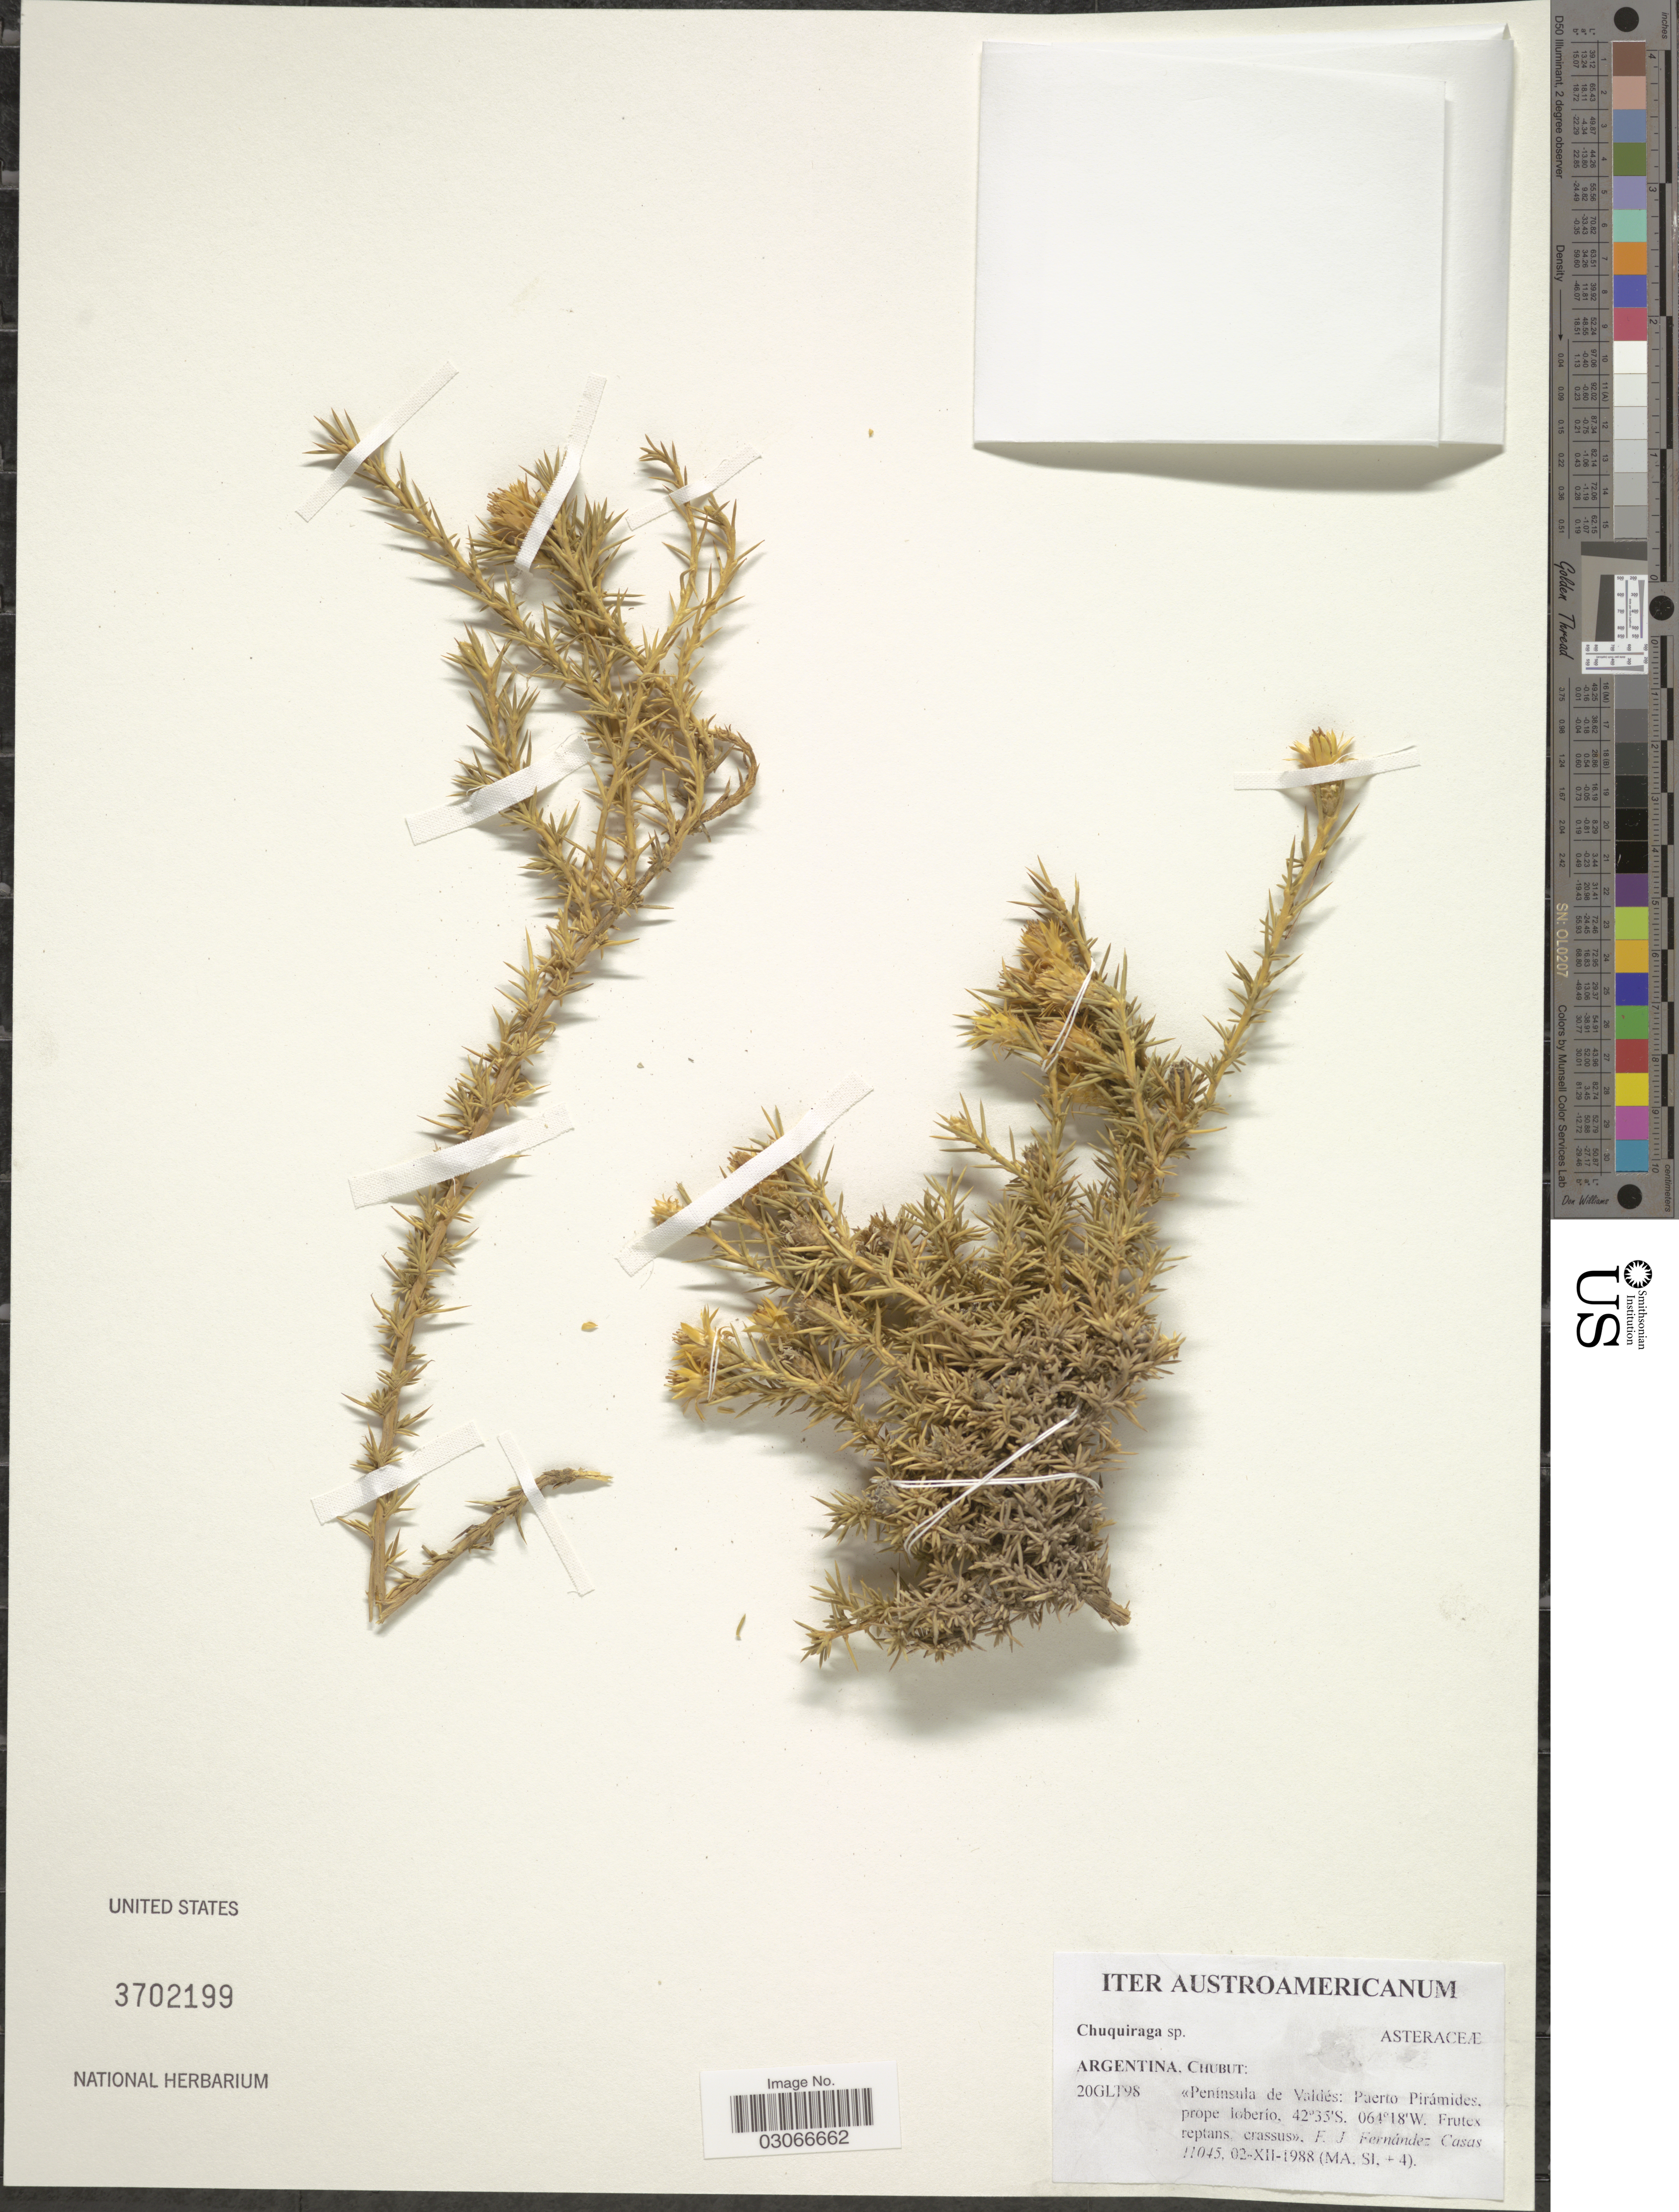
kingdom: Plantae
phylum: Tracheophyta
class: Magnoliopsida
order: Asterales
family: Asteraceae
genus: Chuquiraga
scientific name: Chuquiraga sp.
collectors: F. Fernández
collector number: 11045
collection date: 1988-12-02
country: Argentina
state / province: Chubut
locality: Peninsula de Valdés: Paerto Pirámides, prope loberío.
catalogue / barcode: US 3702199